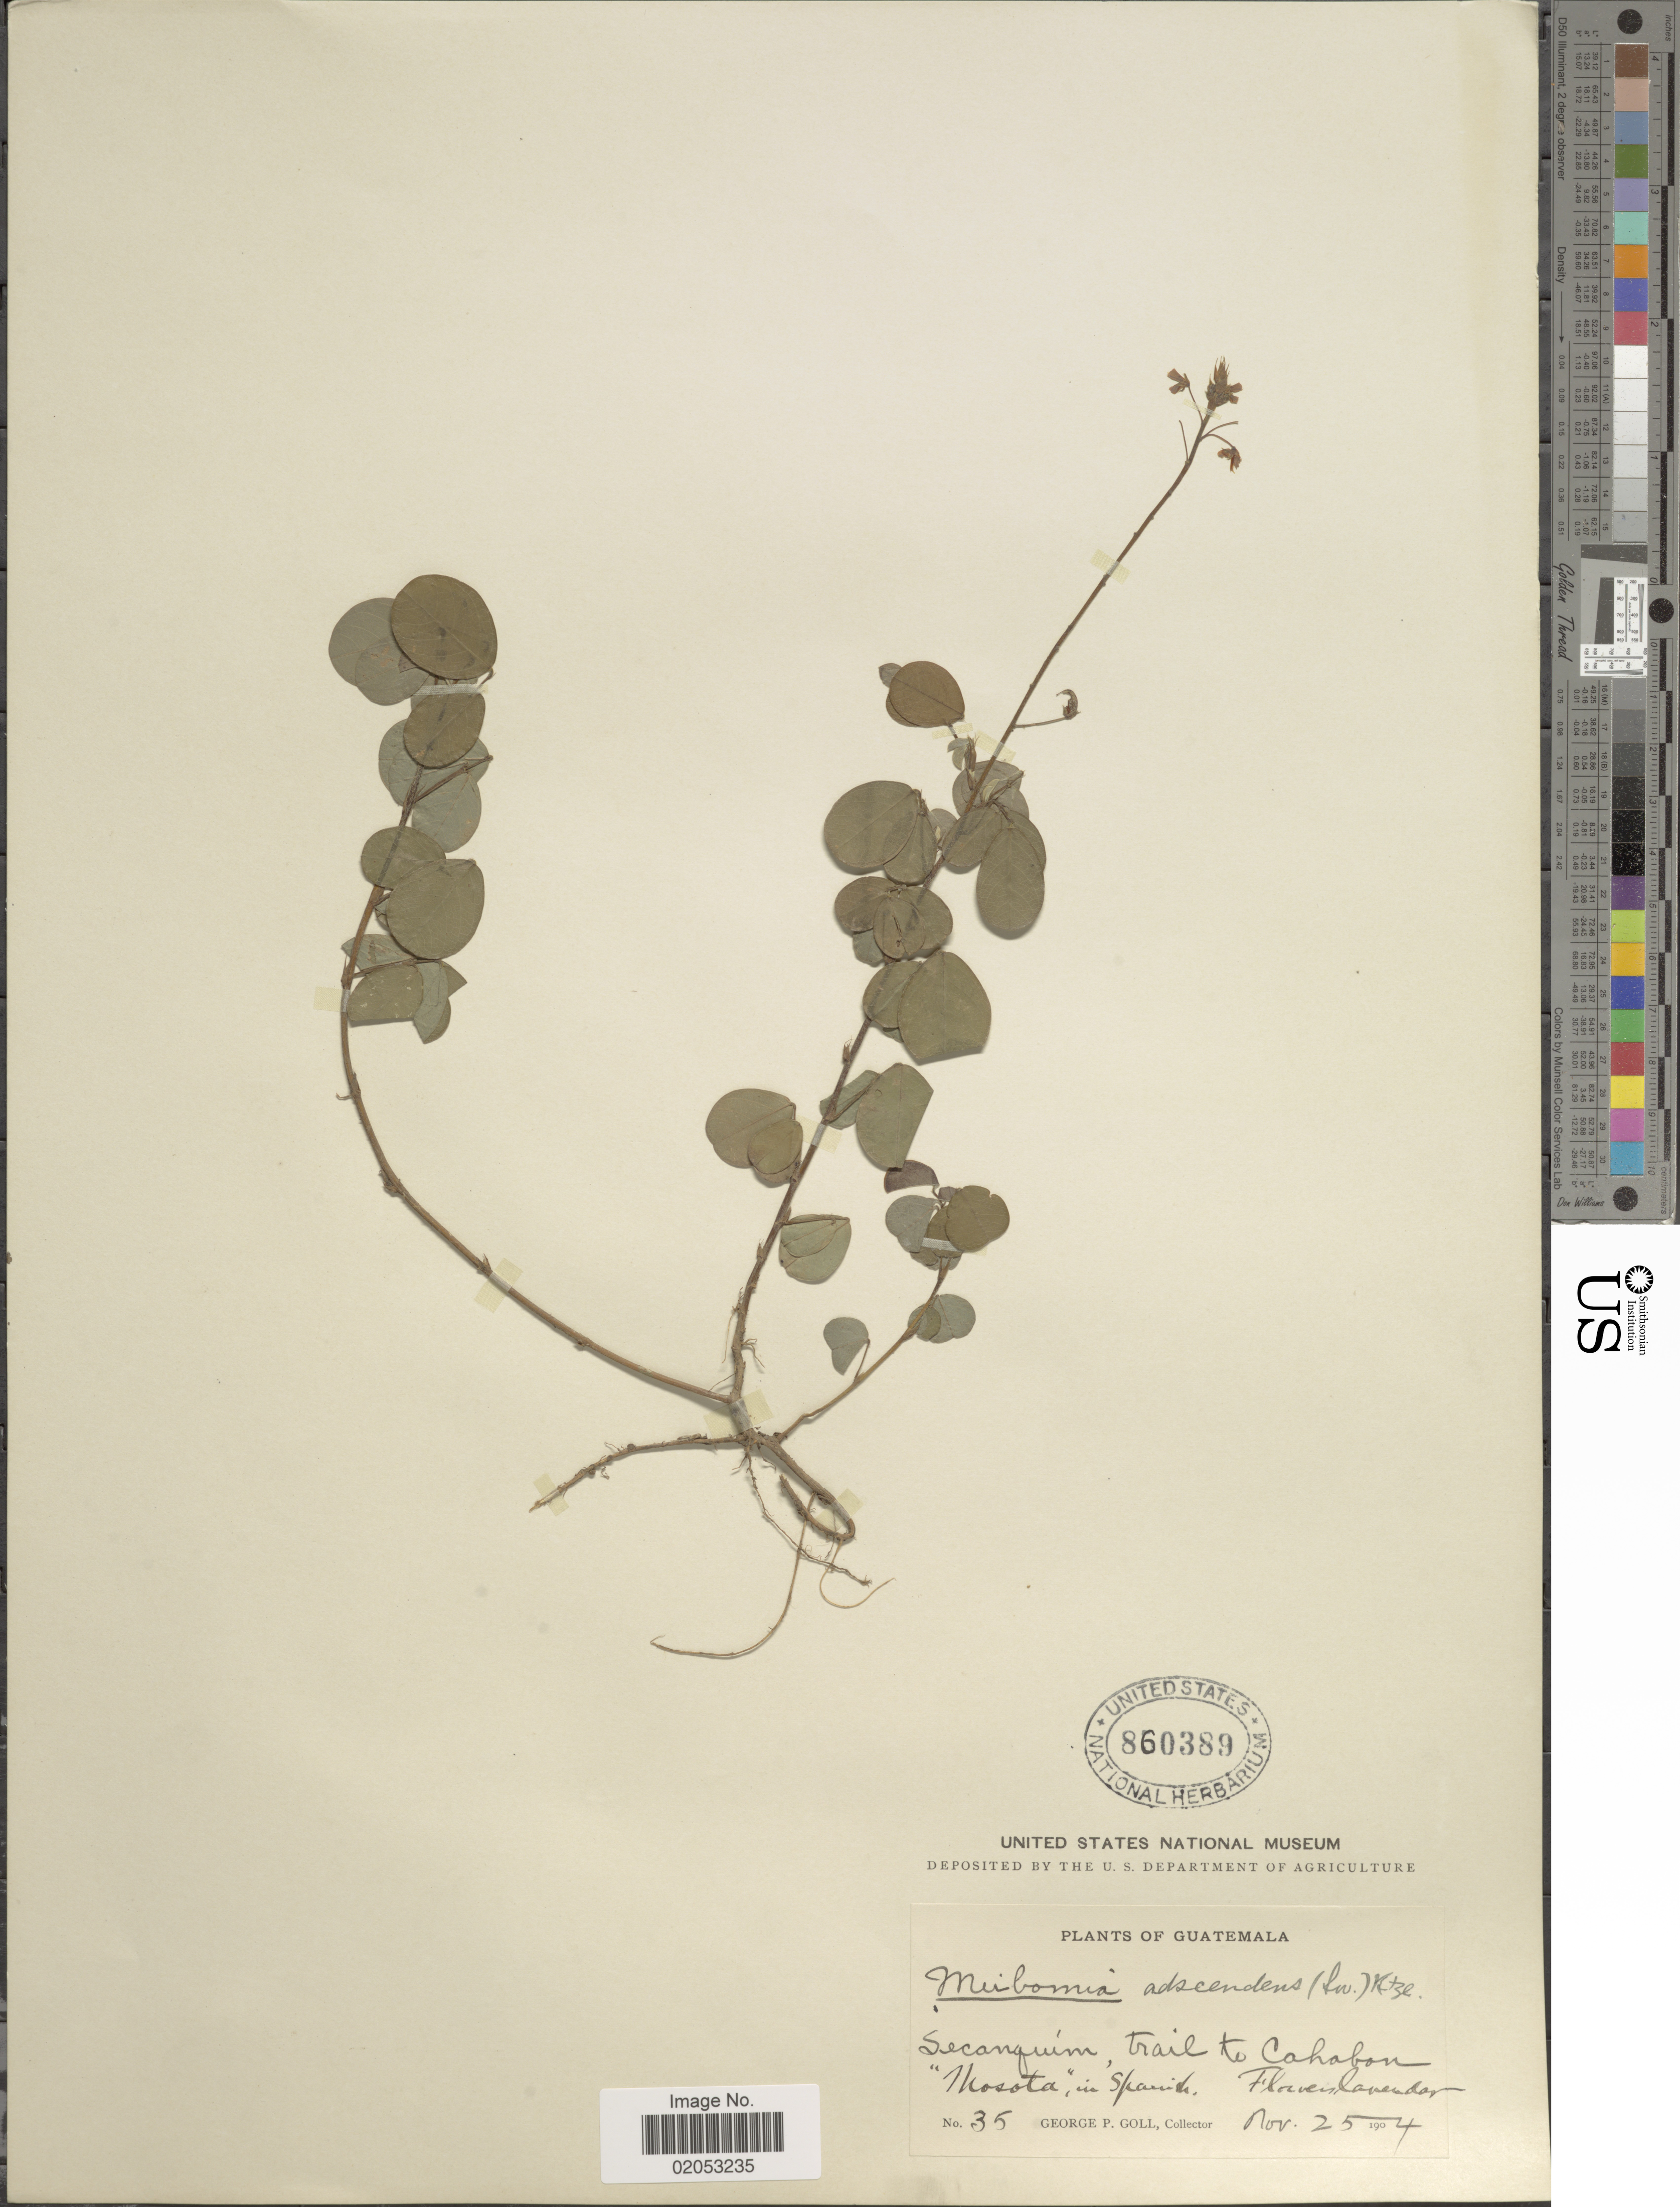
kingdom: Plantae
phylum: Tracheophyta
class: Magnoliopsida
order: Fabales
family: Fabaceae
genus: Grona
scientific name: Grona adscendens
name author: (Sw.) H. Ohashi & K. Ohashi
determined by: Strong, Mark T., (BOT), Smithsonian Institution - National Museum of Natural History (UNITED STATES)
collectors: G. P. Goll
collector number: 35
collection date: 1904-11-25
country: Guatemala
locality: Secanquim, trail to Cahabon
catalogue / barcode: US 860389